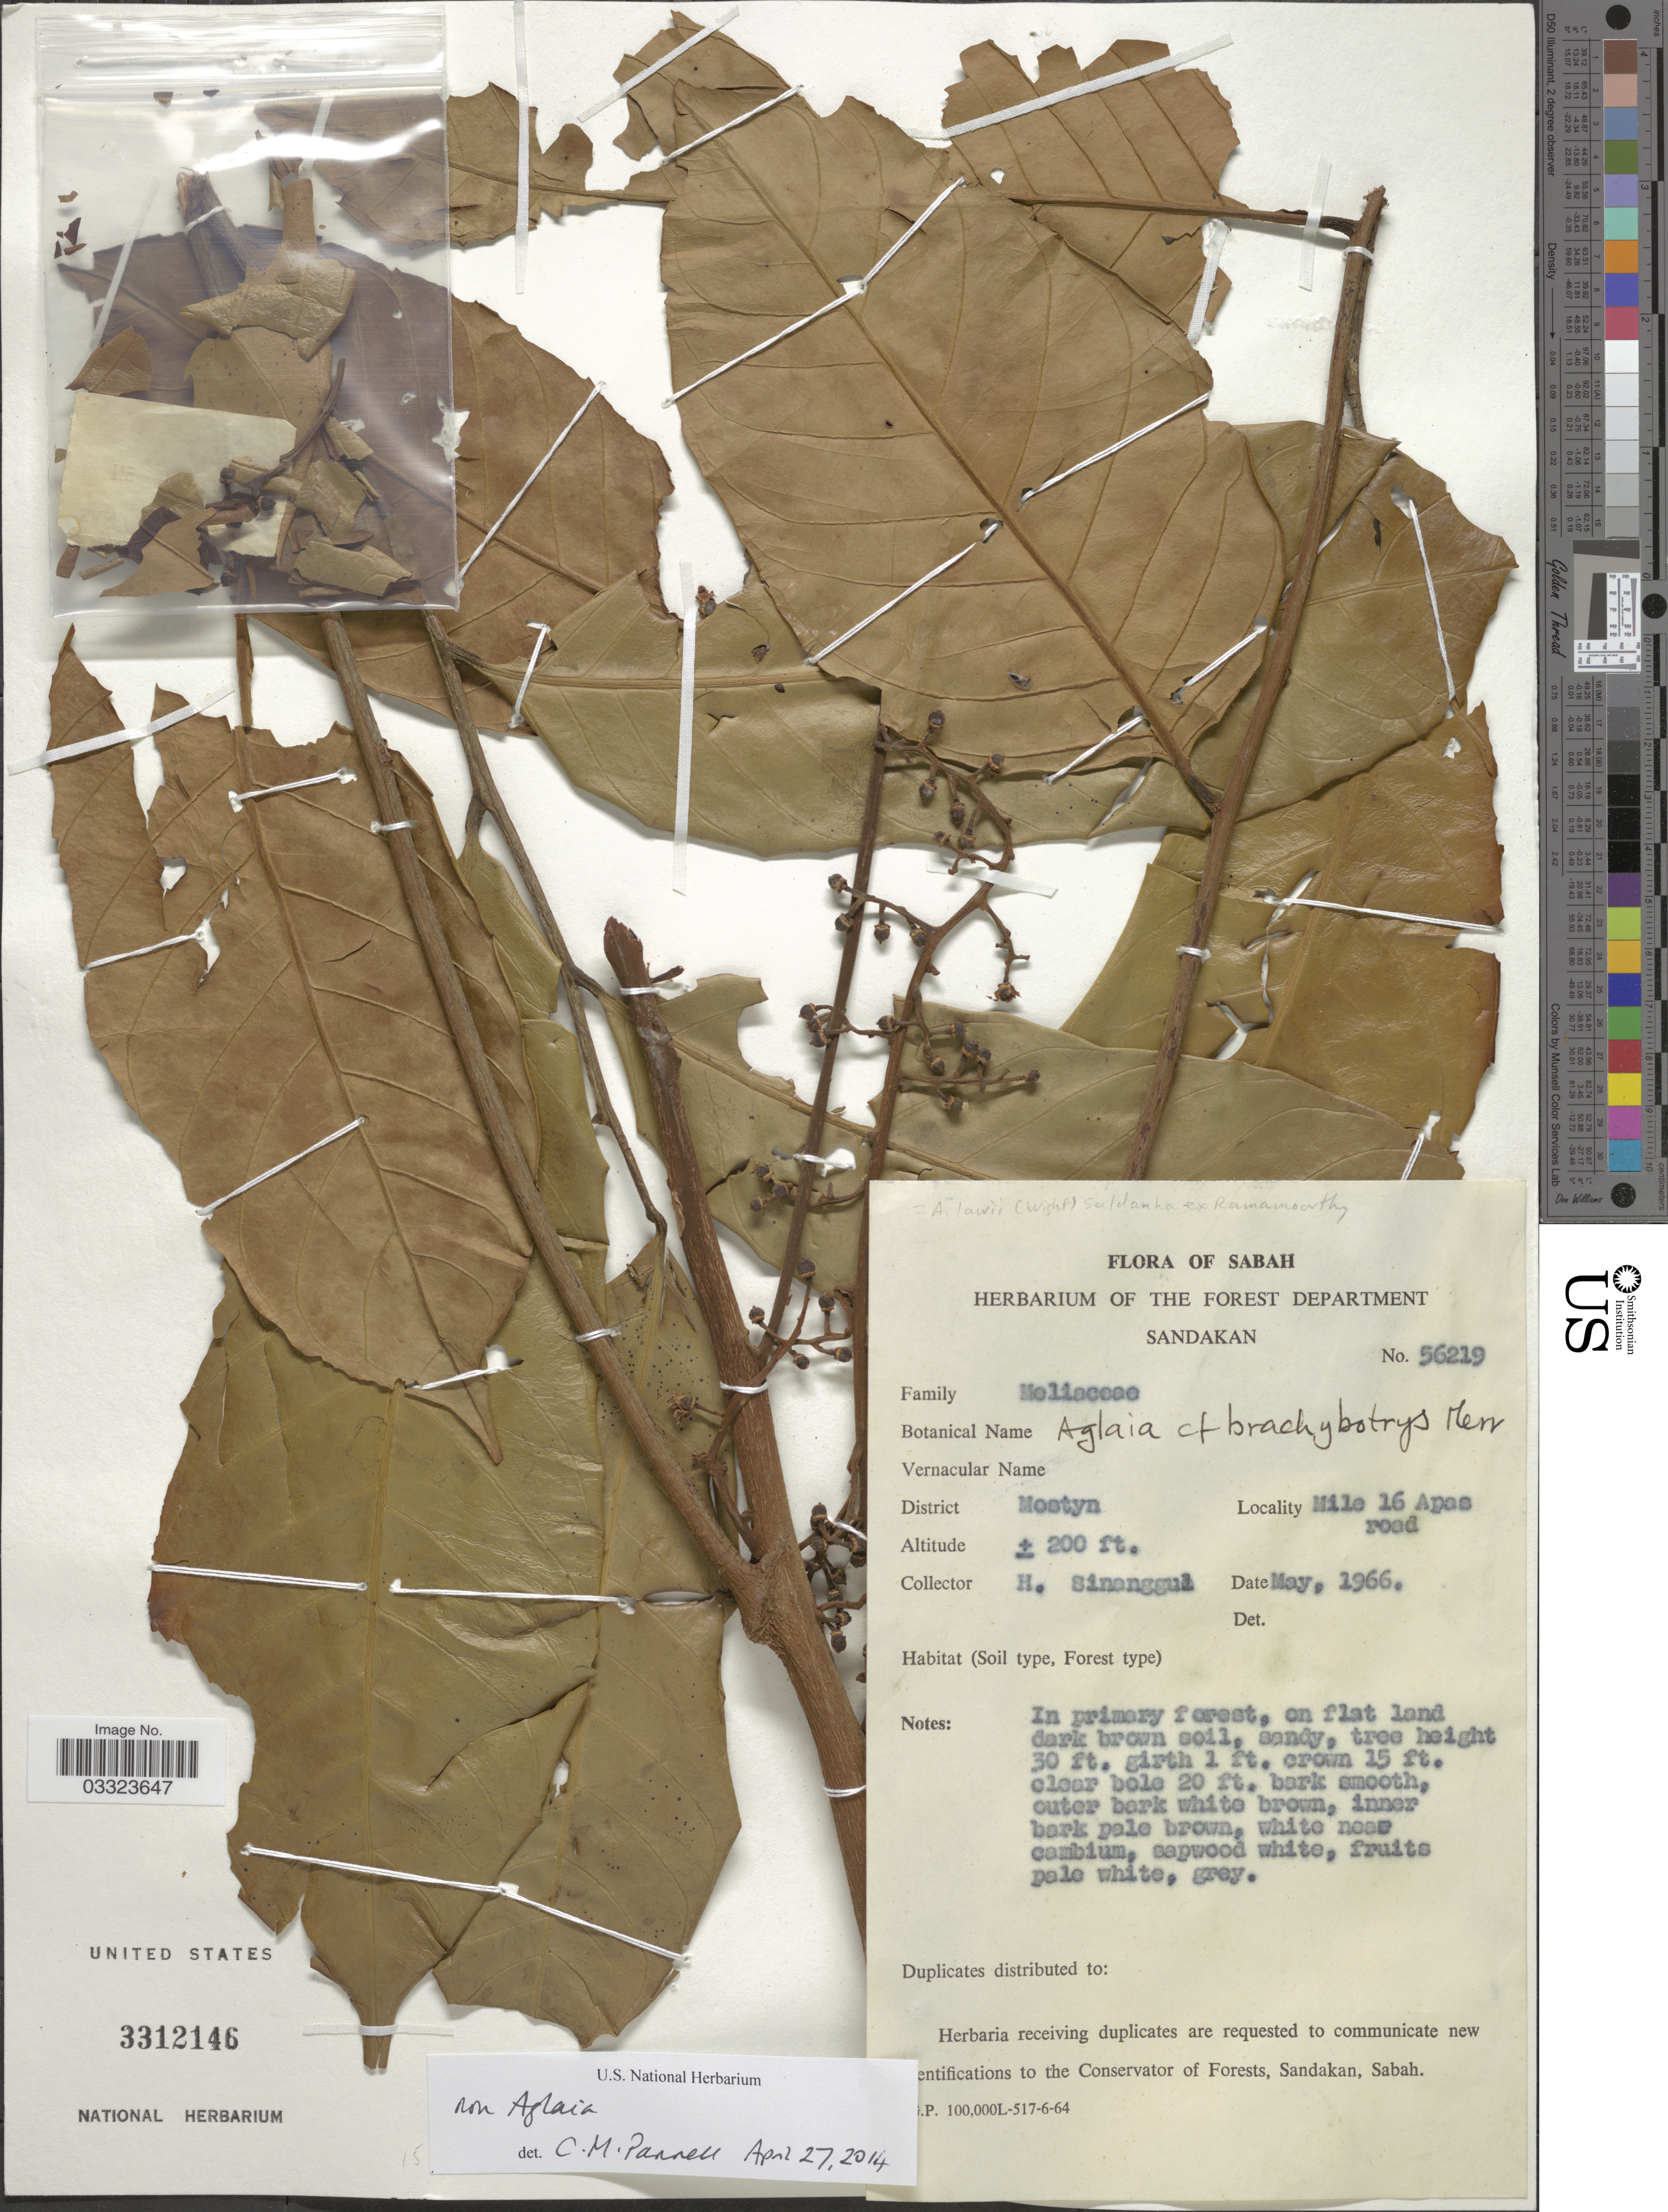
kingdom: Plantae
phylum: Tracheophyta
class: Magnoliopsida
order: Sapindales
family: Meliaceae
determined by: Pannell, C. M.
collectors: H. Sinanggul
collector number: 56219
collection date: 1966-05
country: Malaysia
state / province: Sabah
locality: District Mostyn, Mile 16 Apas road.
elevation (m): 61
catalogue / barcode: US 3312146